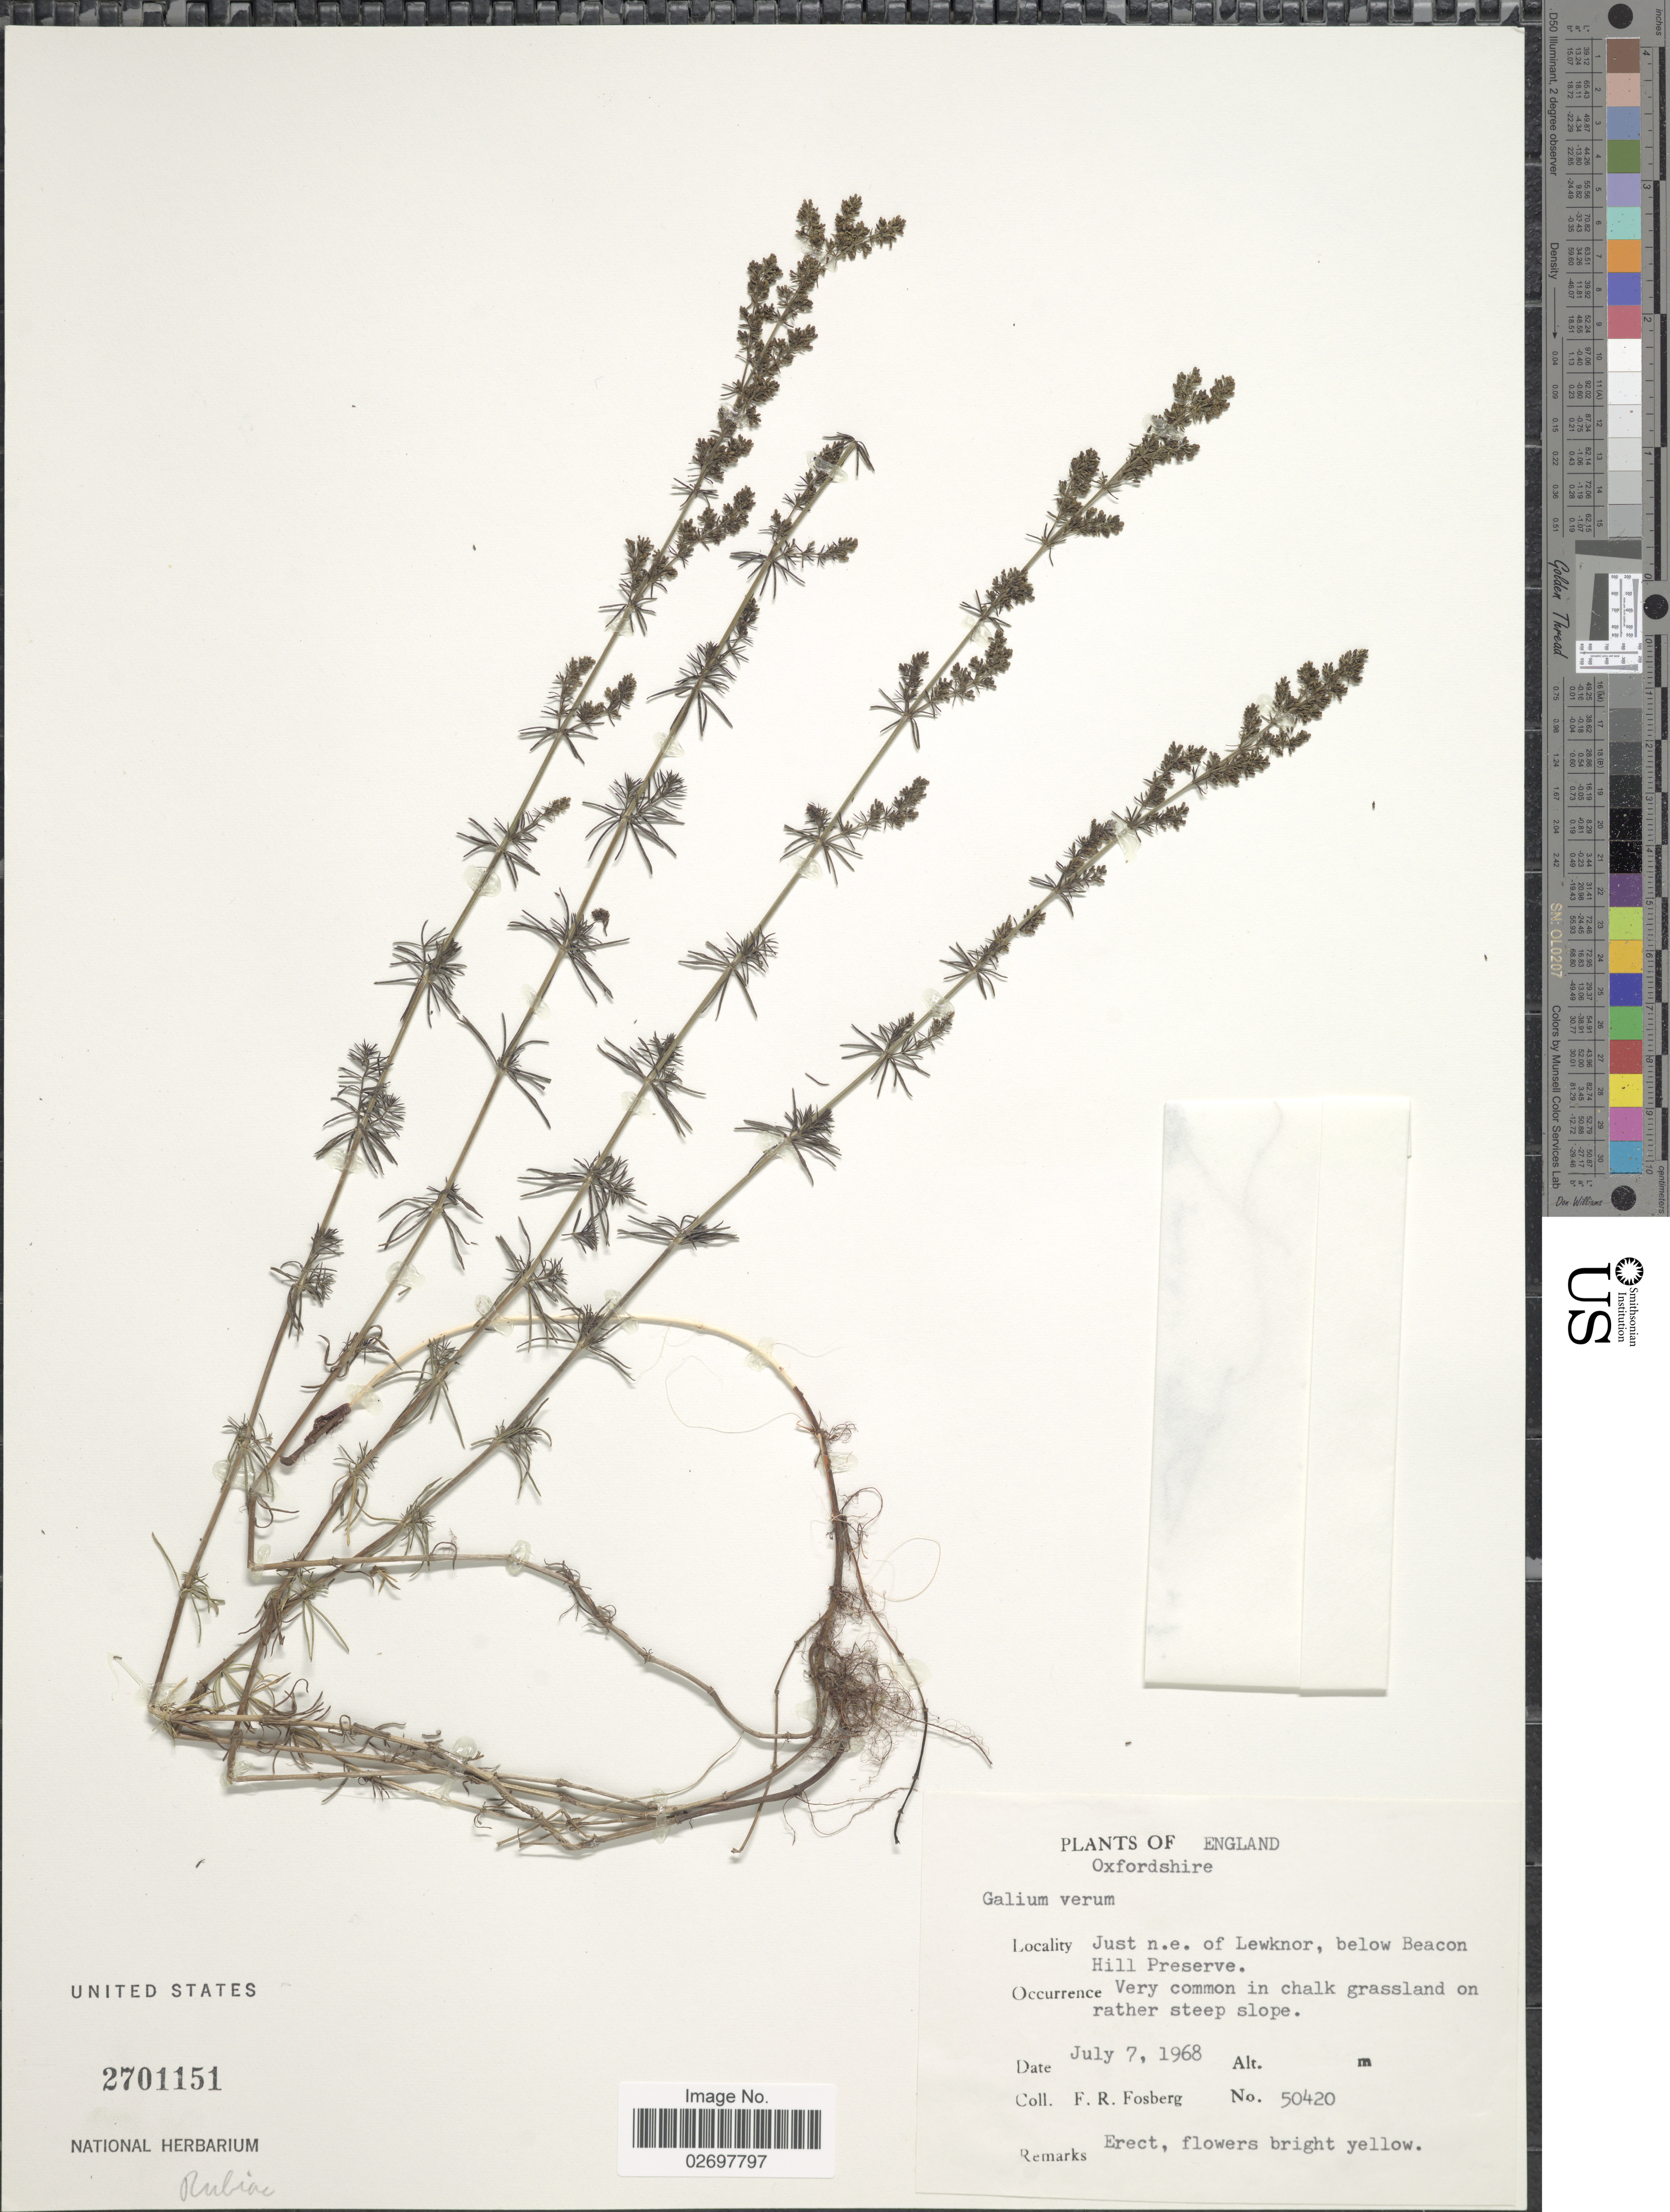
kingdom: Plantae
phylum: Tracheophyta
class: Magnoliopsida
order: Gentianales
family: Rubiaceae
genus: Galium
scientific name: Galium verum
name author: L.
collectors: F. R. Fosberg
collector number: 50420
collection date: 1968-07-07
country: United Kingdom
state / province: England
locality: Oxfordshire, Just n.e. of Lewknor, below Beacon Hill Preserve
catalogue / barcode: US 2701151